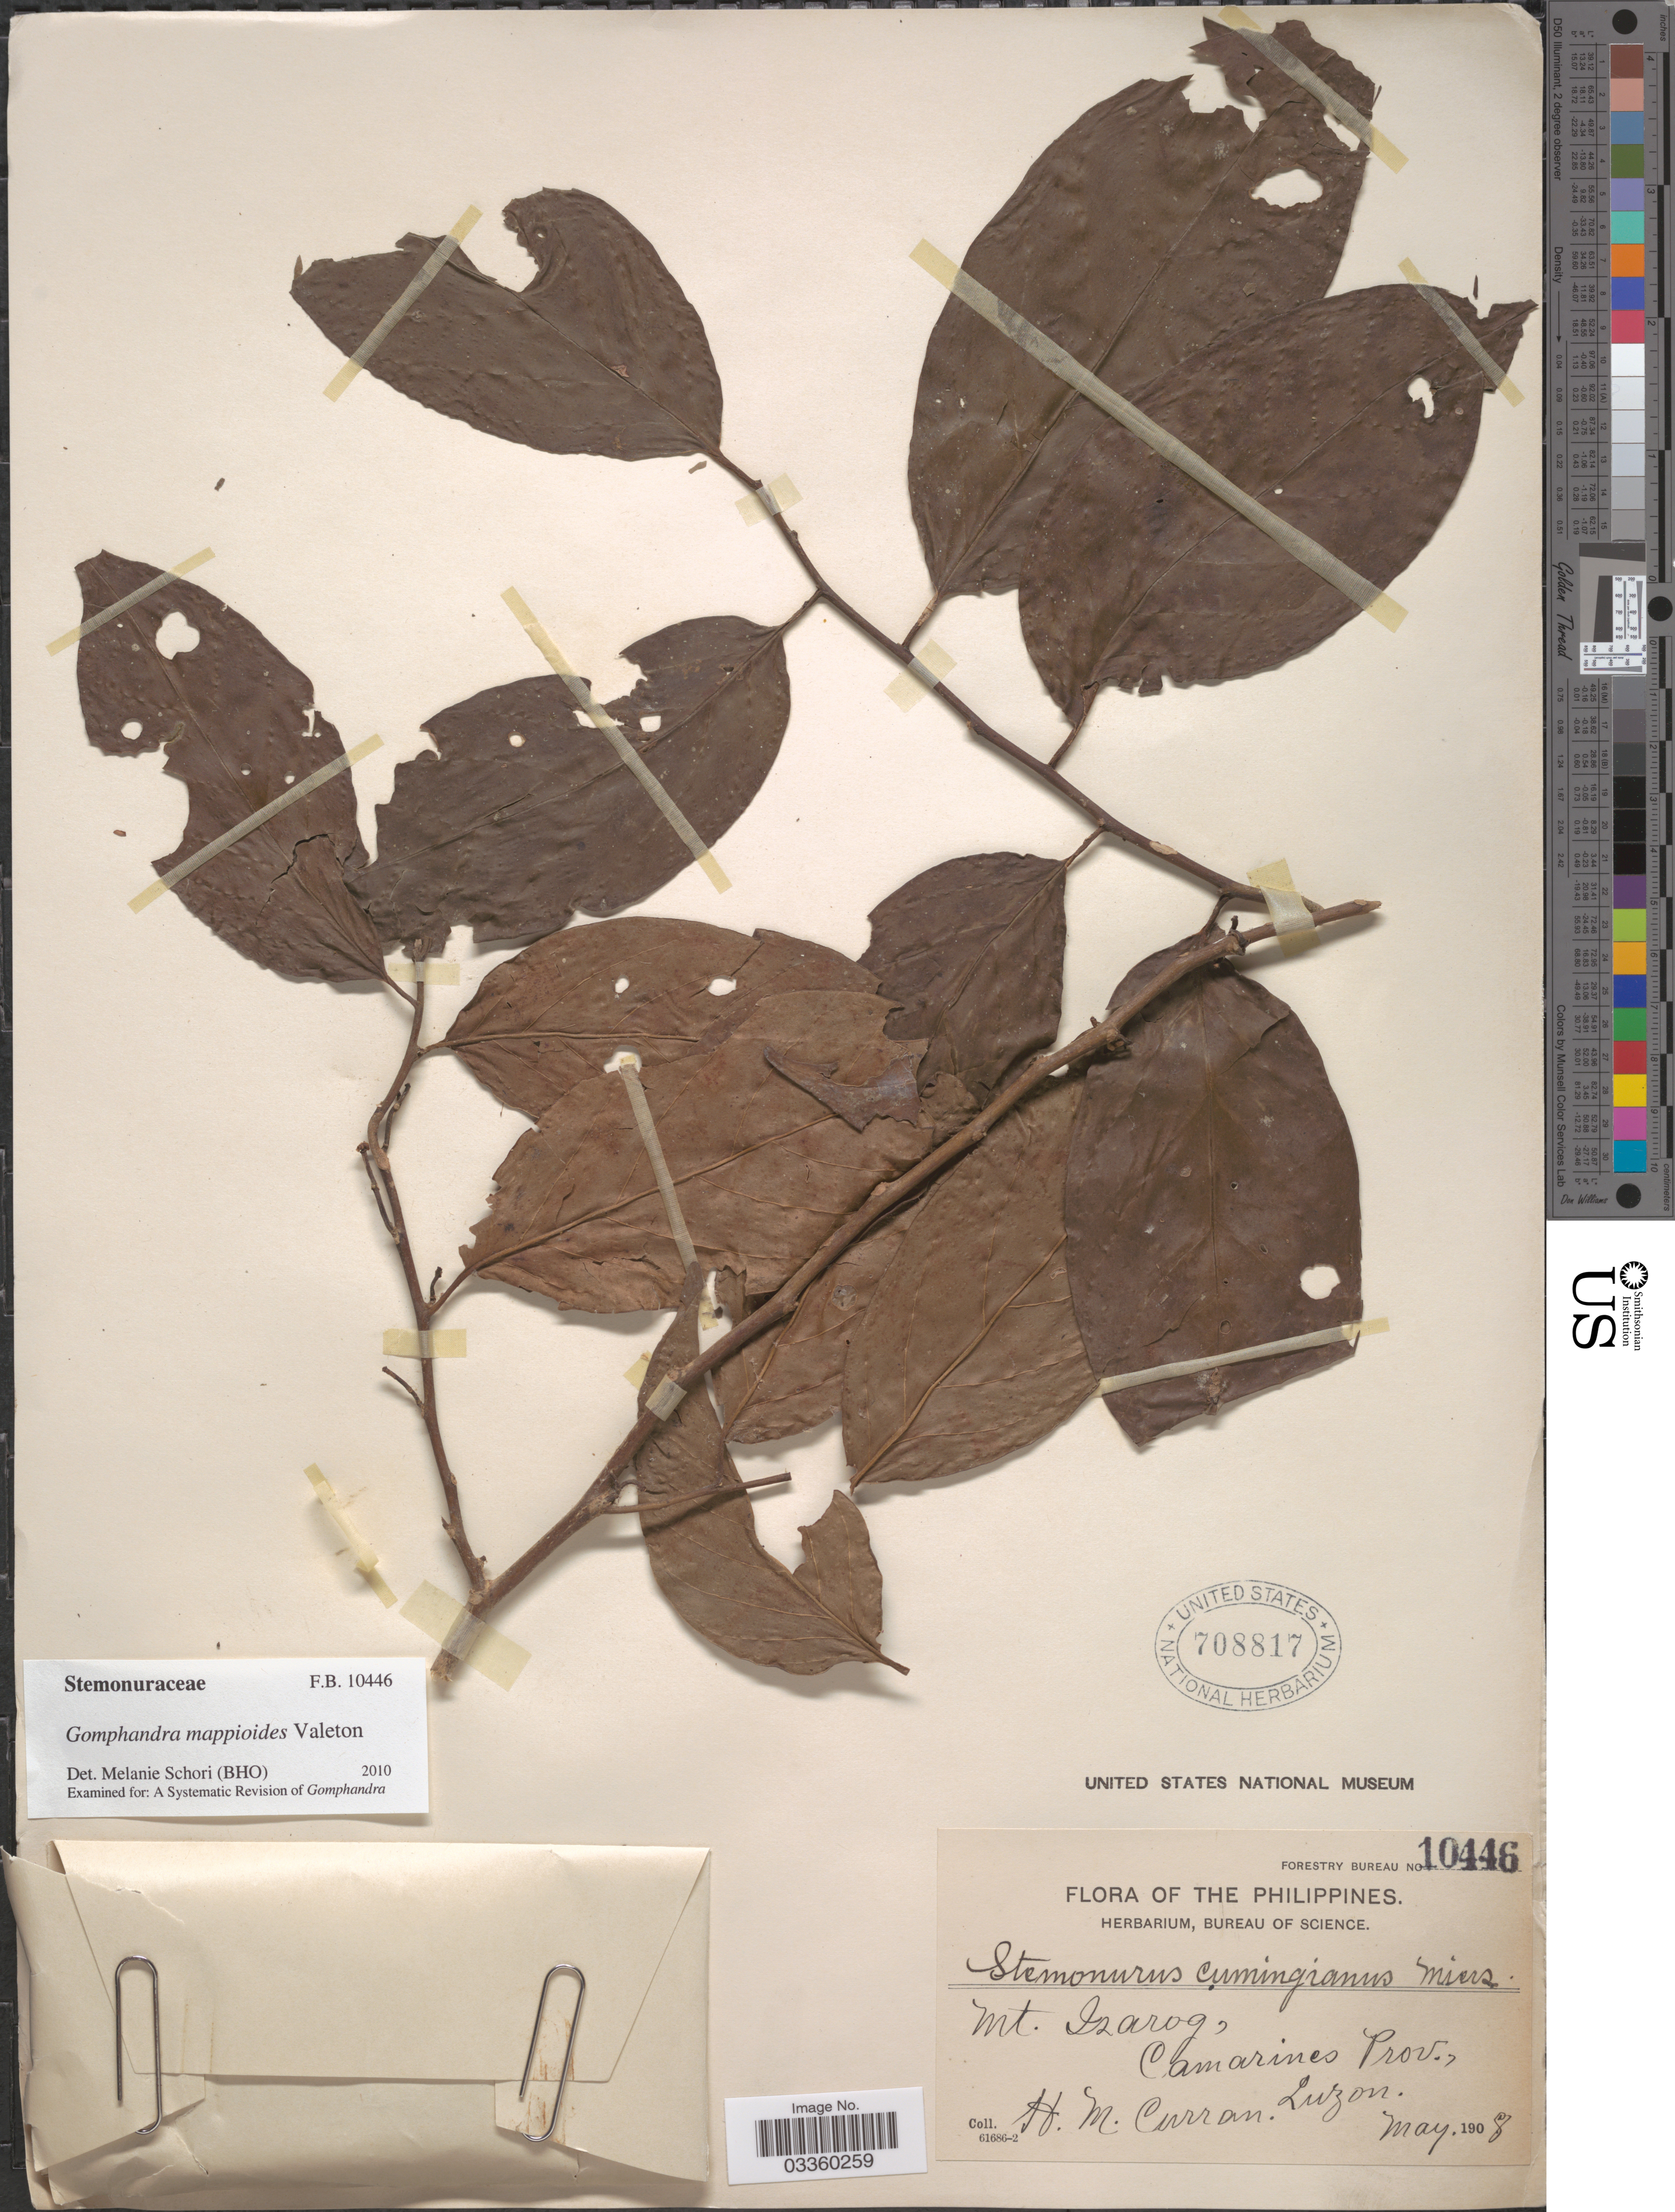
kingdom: Plantae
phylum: Tracheophyta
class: Magnoliopsida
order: Cardiopteridales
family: Stemonuraceae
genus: Gomphandra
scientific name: Gomphandra mappioides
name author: Valeton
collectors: H. M. Curran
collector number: Forestry Bureau 10446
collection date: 1908-05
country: Philippines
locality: Mt. Isarog, Camarines Prov., Luzon.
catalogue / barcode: US 708817